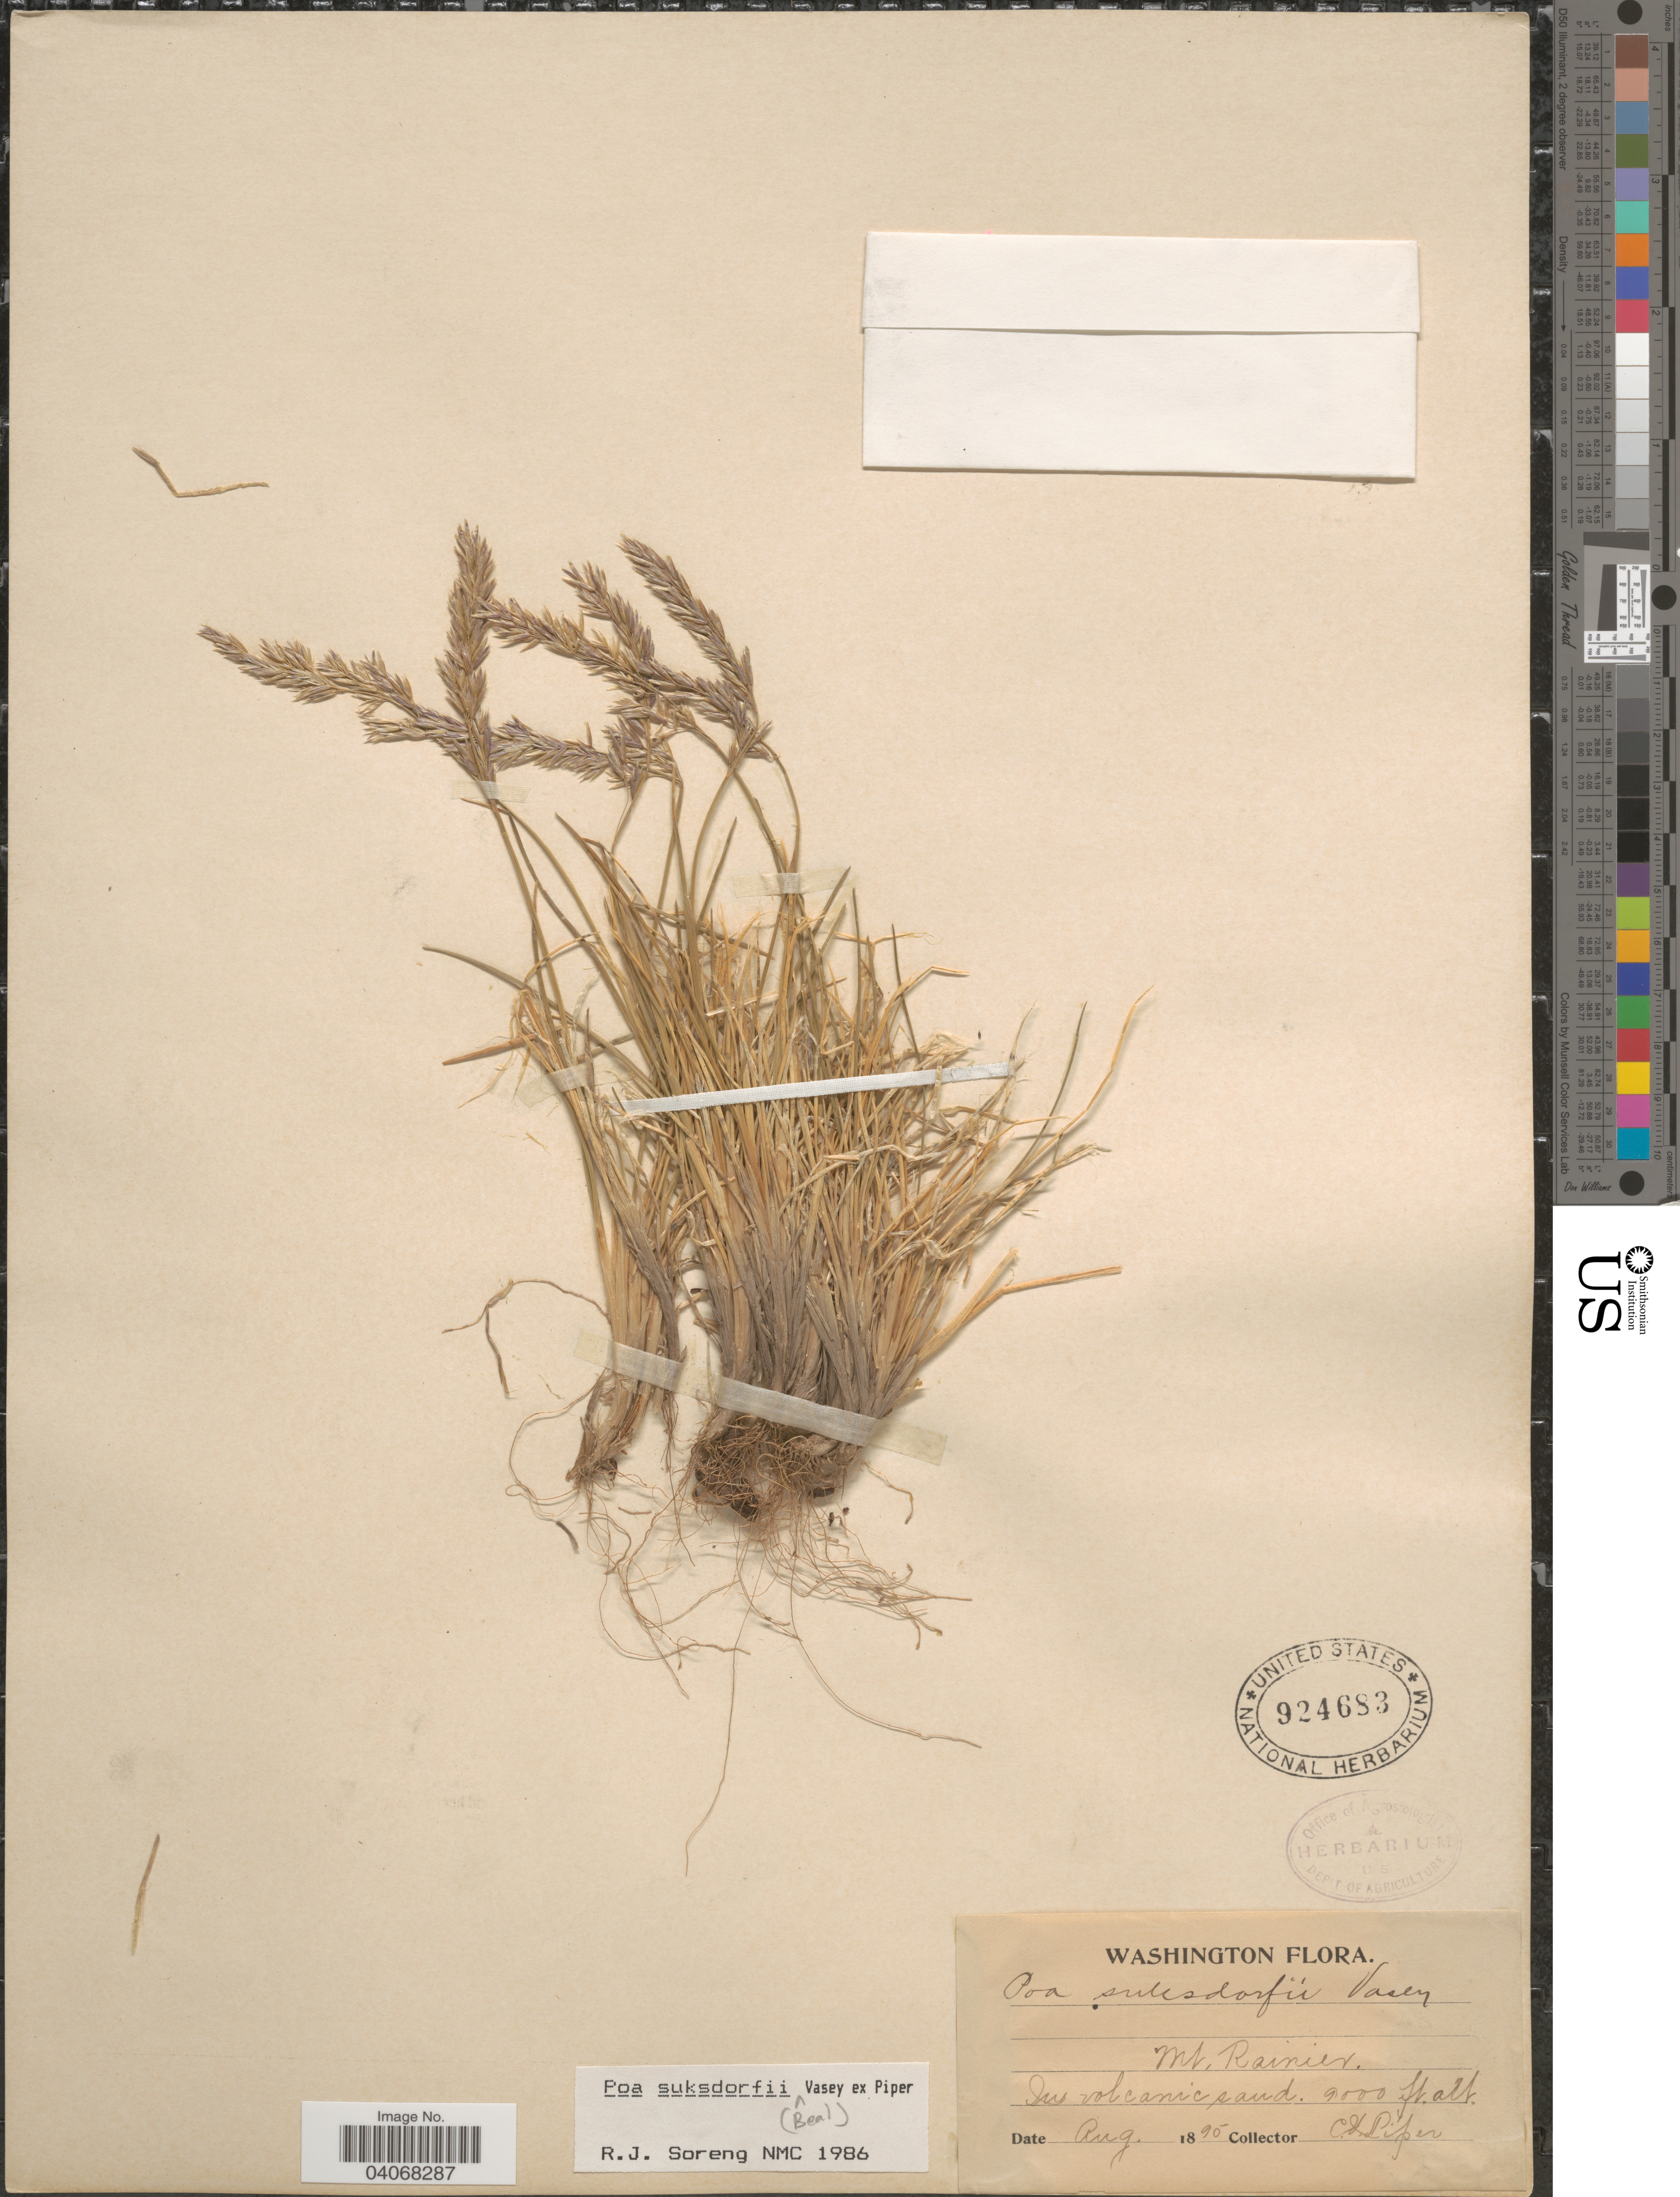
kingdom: Plantae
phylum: Tracheophyta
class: Liliopsida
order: Poales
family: Poaceae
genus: Poa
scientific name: Poa suksdorfii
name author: (W.J. Beal) Vasey ex Piper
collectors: C. V. Piper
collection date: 1895-08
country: United States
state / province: Washington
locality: Mt. Rainier. In volcanic sand.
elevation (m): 2743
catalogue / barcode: US 924683